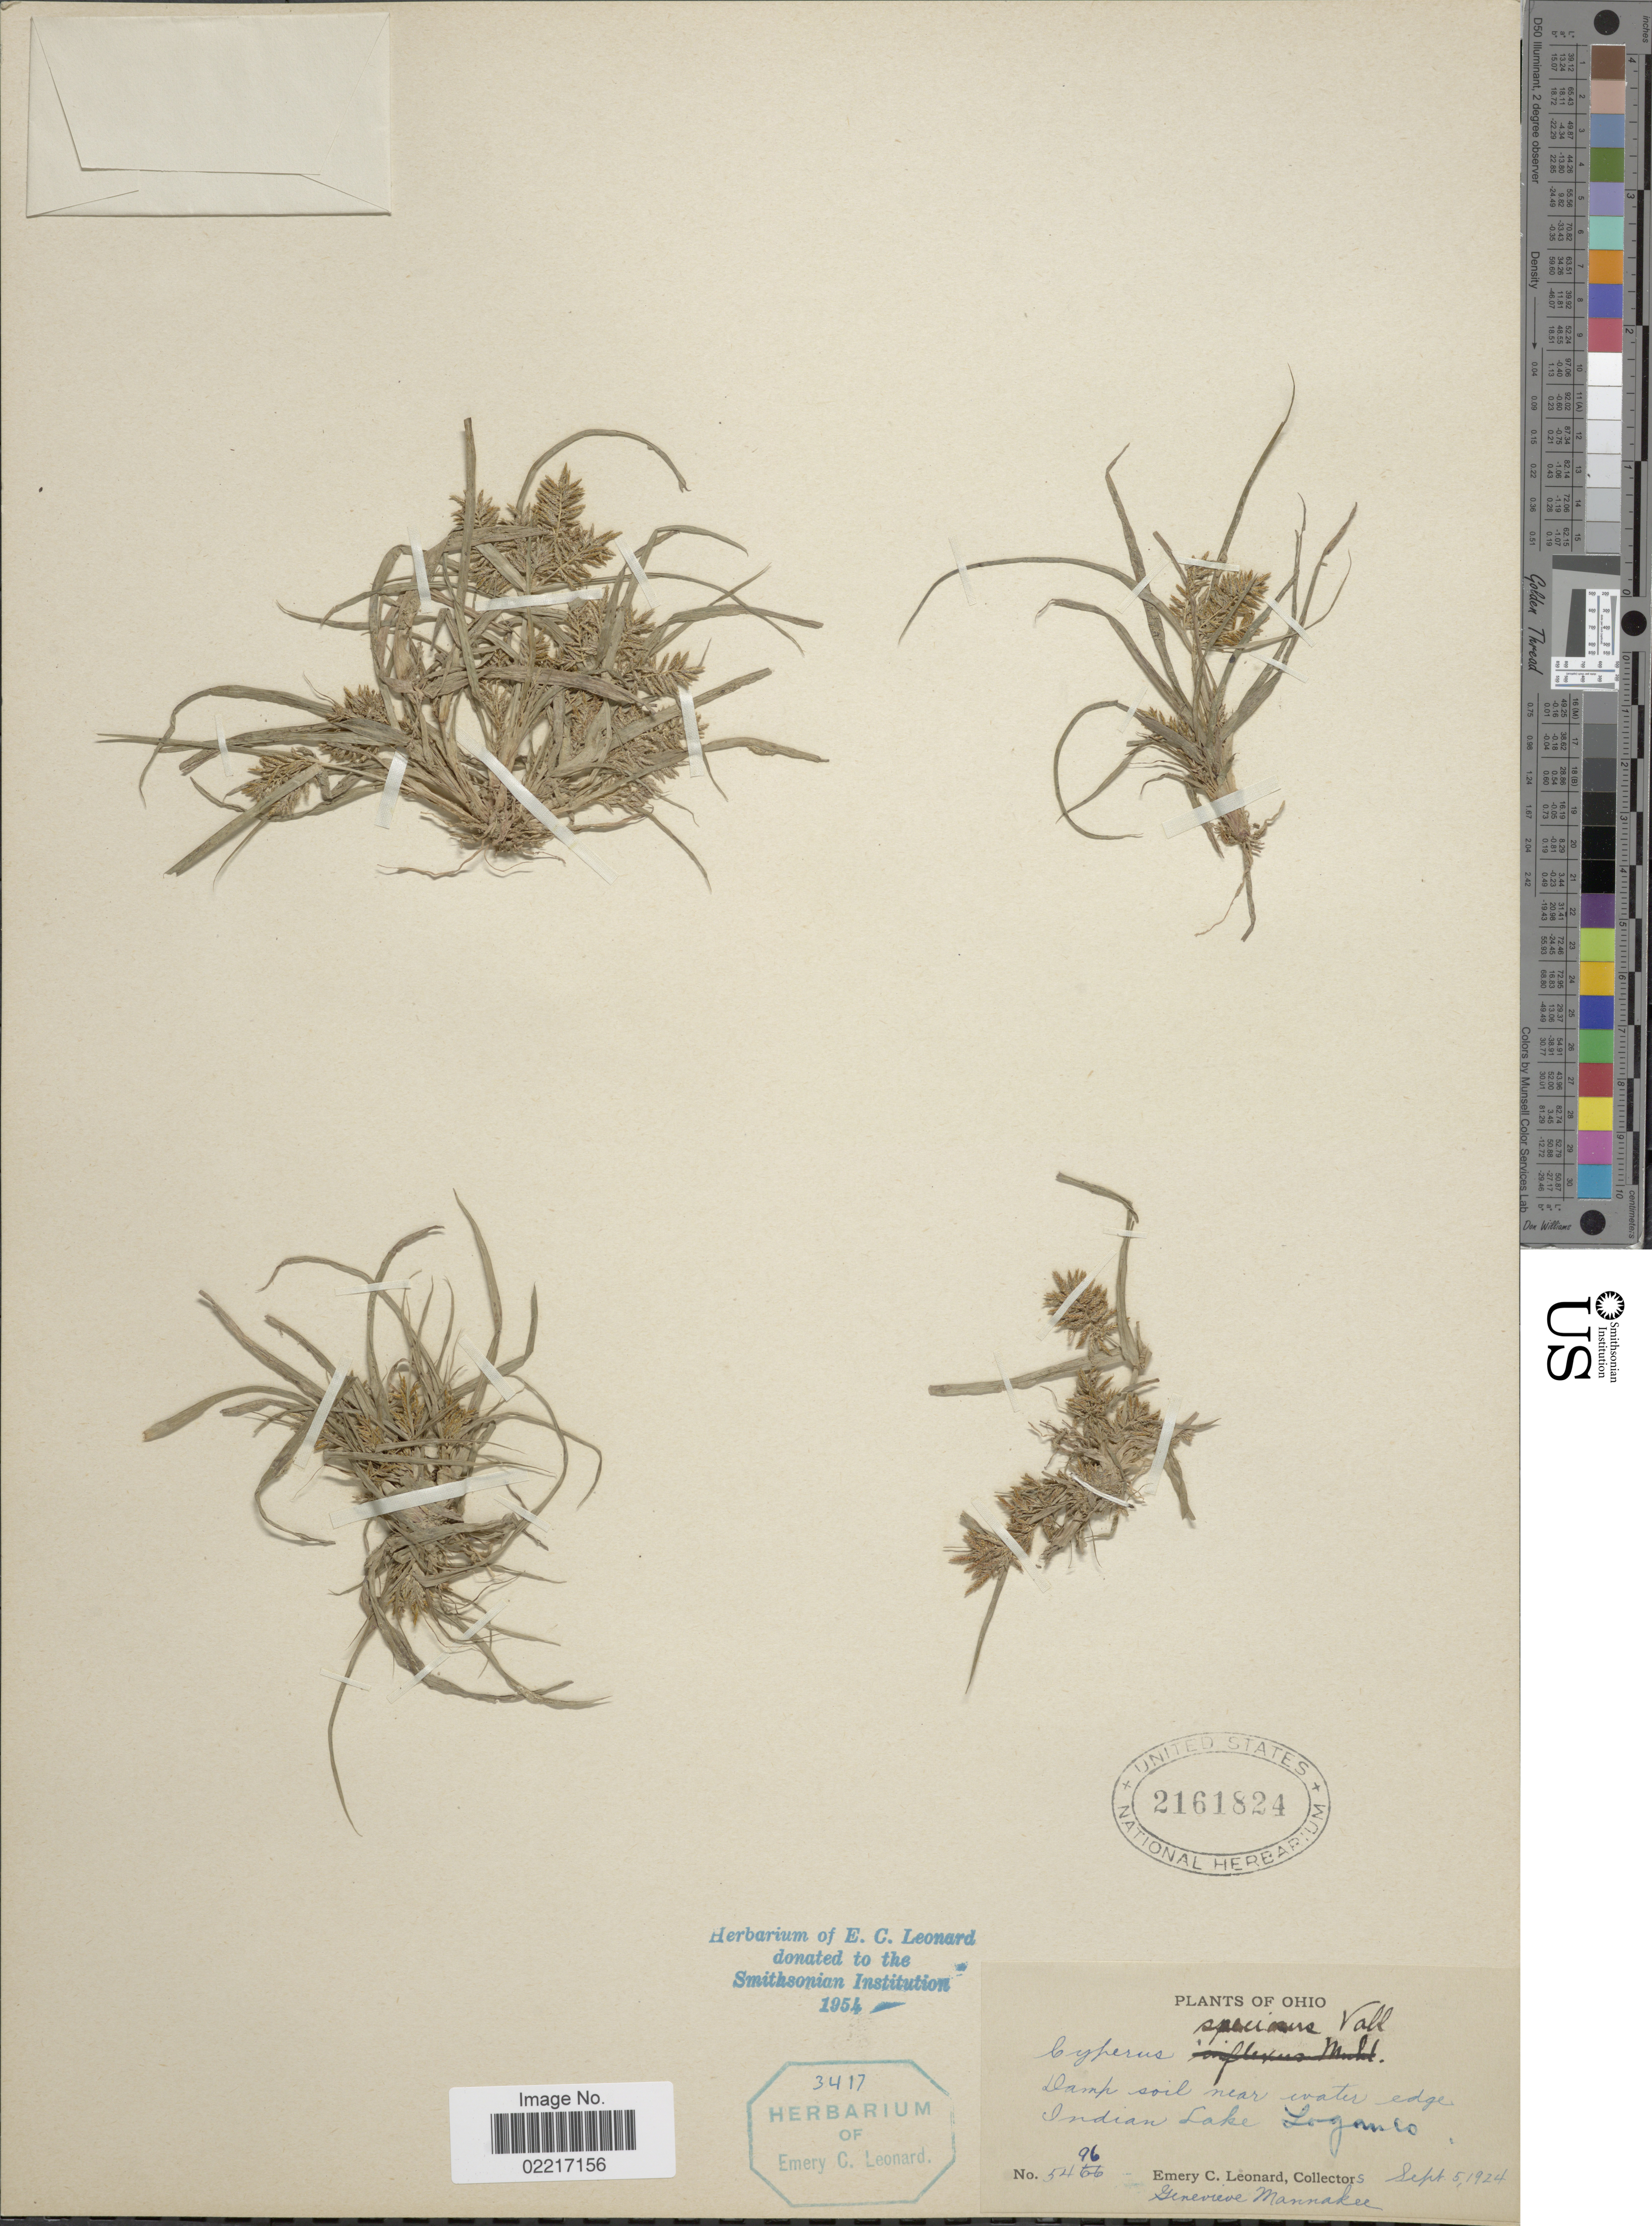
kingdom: Plantae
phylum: Tracheophyta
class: Liliopsida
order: Poales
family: Cyperaceae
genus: Cyperus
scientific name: Cyperus odoratus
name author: L.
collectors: E. C. Leonard & G. Mannakee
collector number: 5496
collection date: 1924-09-05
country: United States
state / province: Ohio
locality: Damp soil near water edge, Indian Lake, Logan Co.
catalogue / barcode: US 2161824